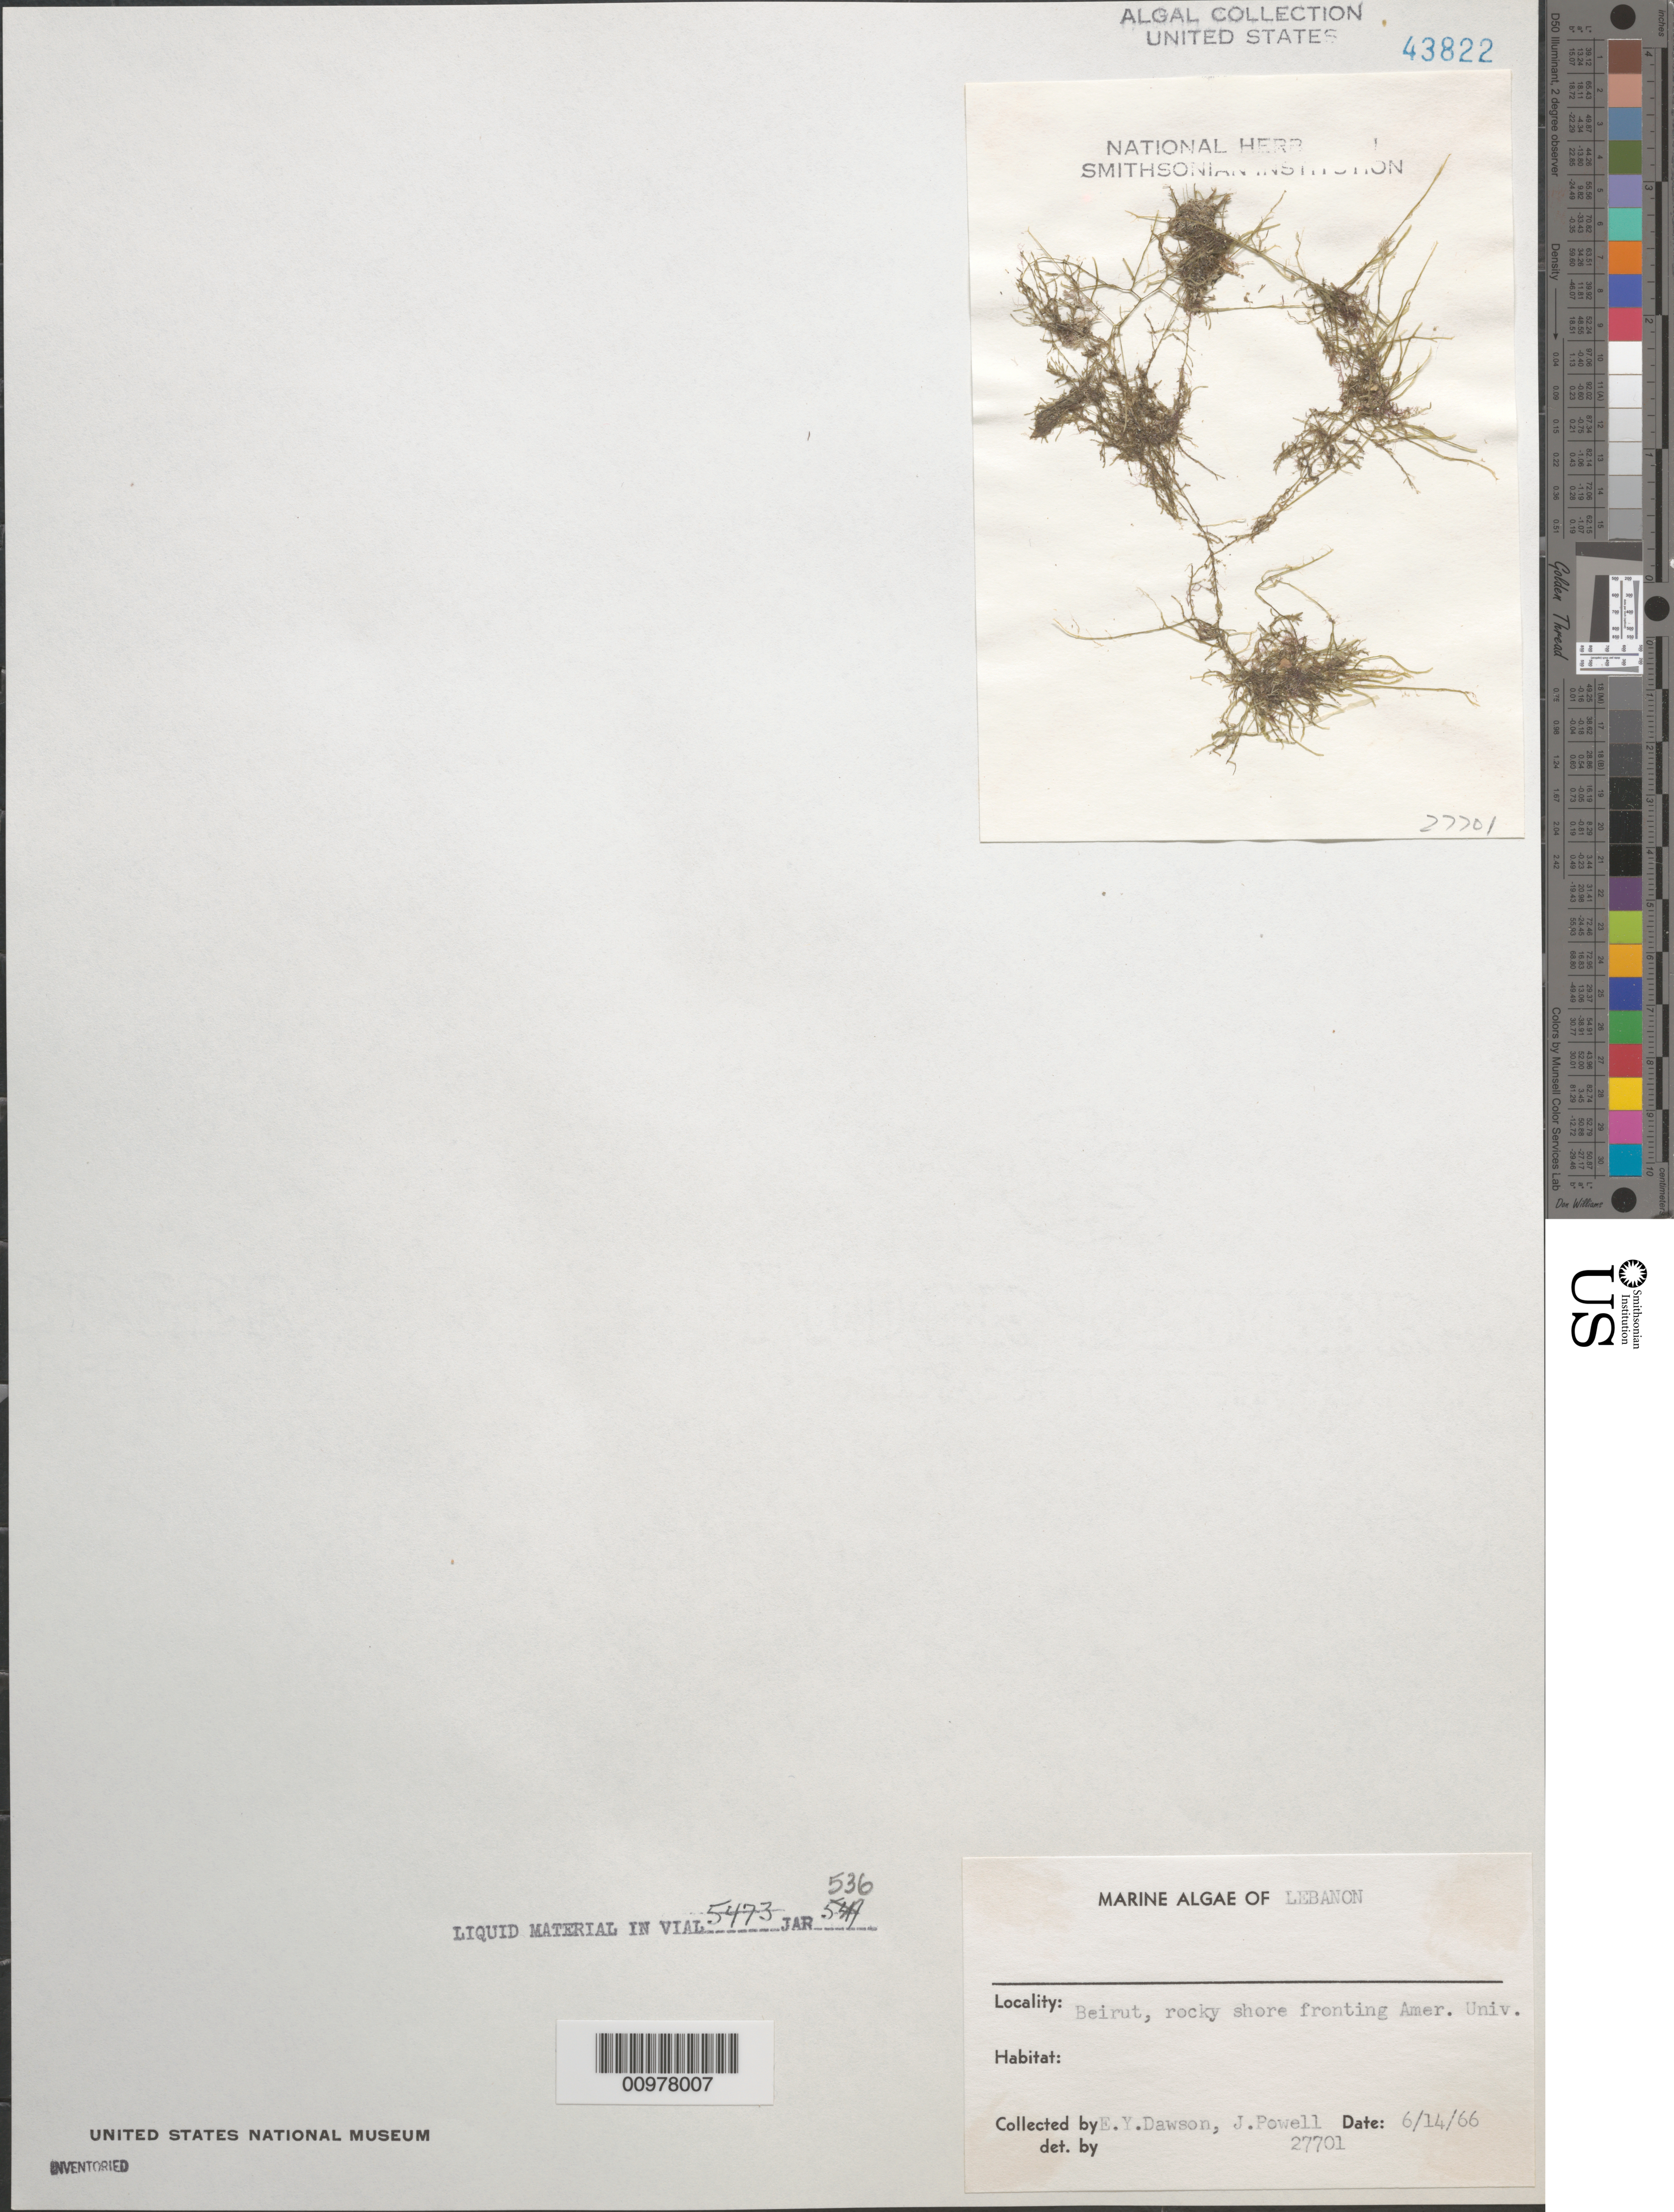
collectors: E. Y. Dawson & J. Powell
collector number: EYD 27701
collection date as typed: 14 Jun 1966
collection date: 1966-06-14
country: Lebanon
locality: Beirut, American University shore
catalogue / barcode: US 43822